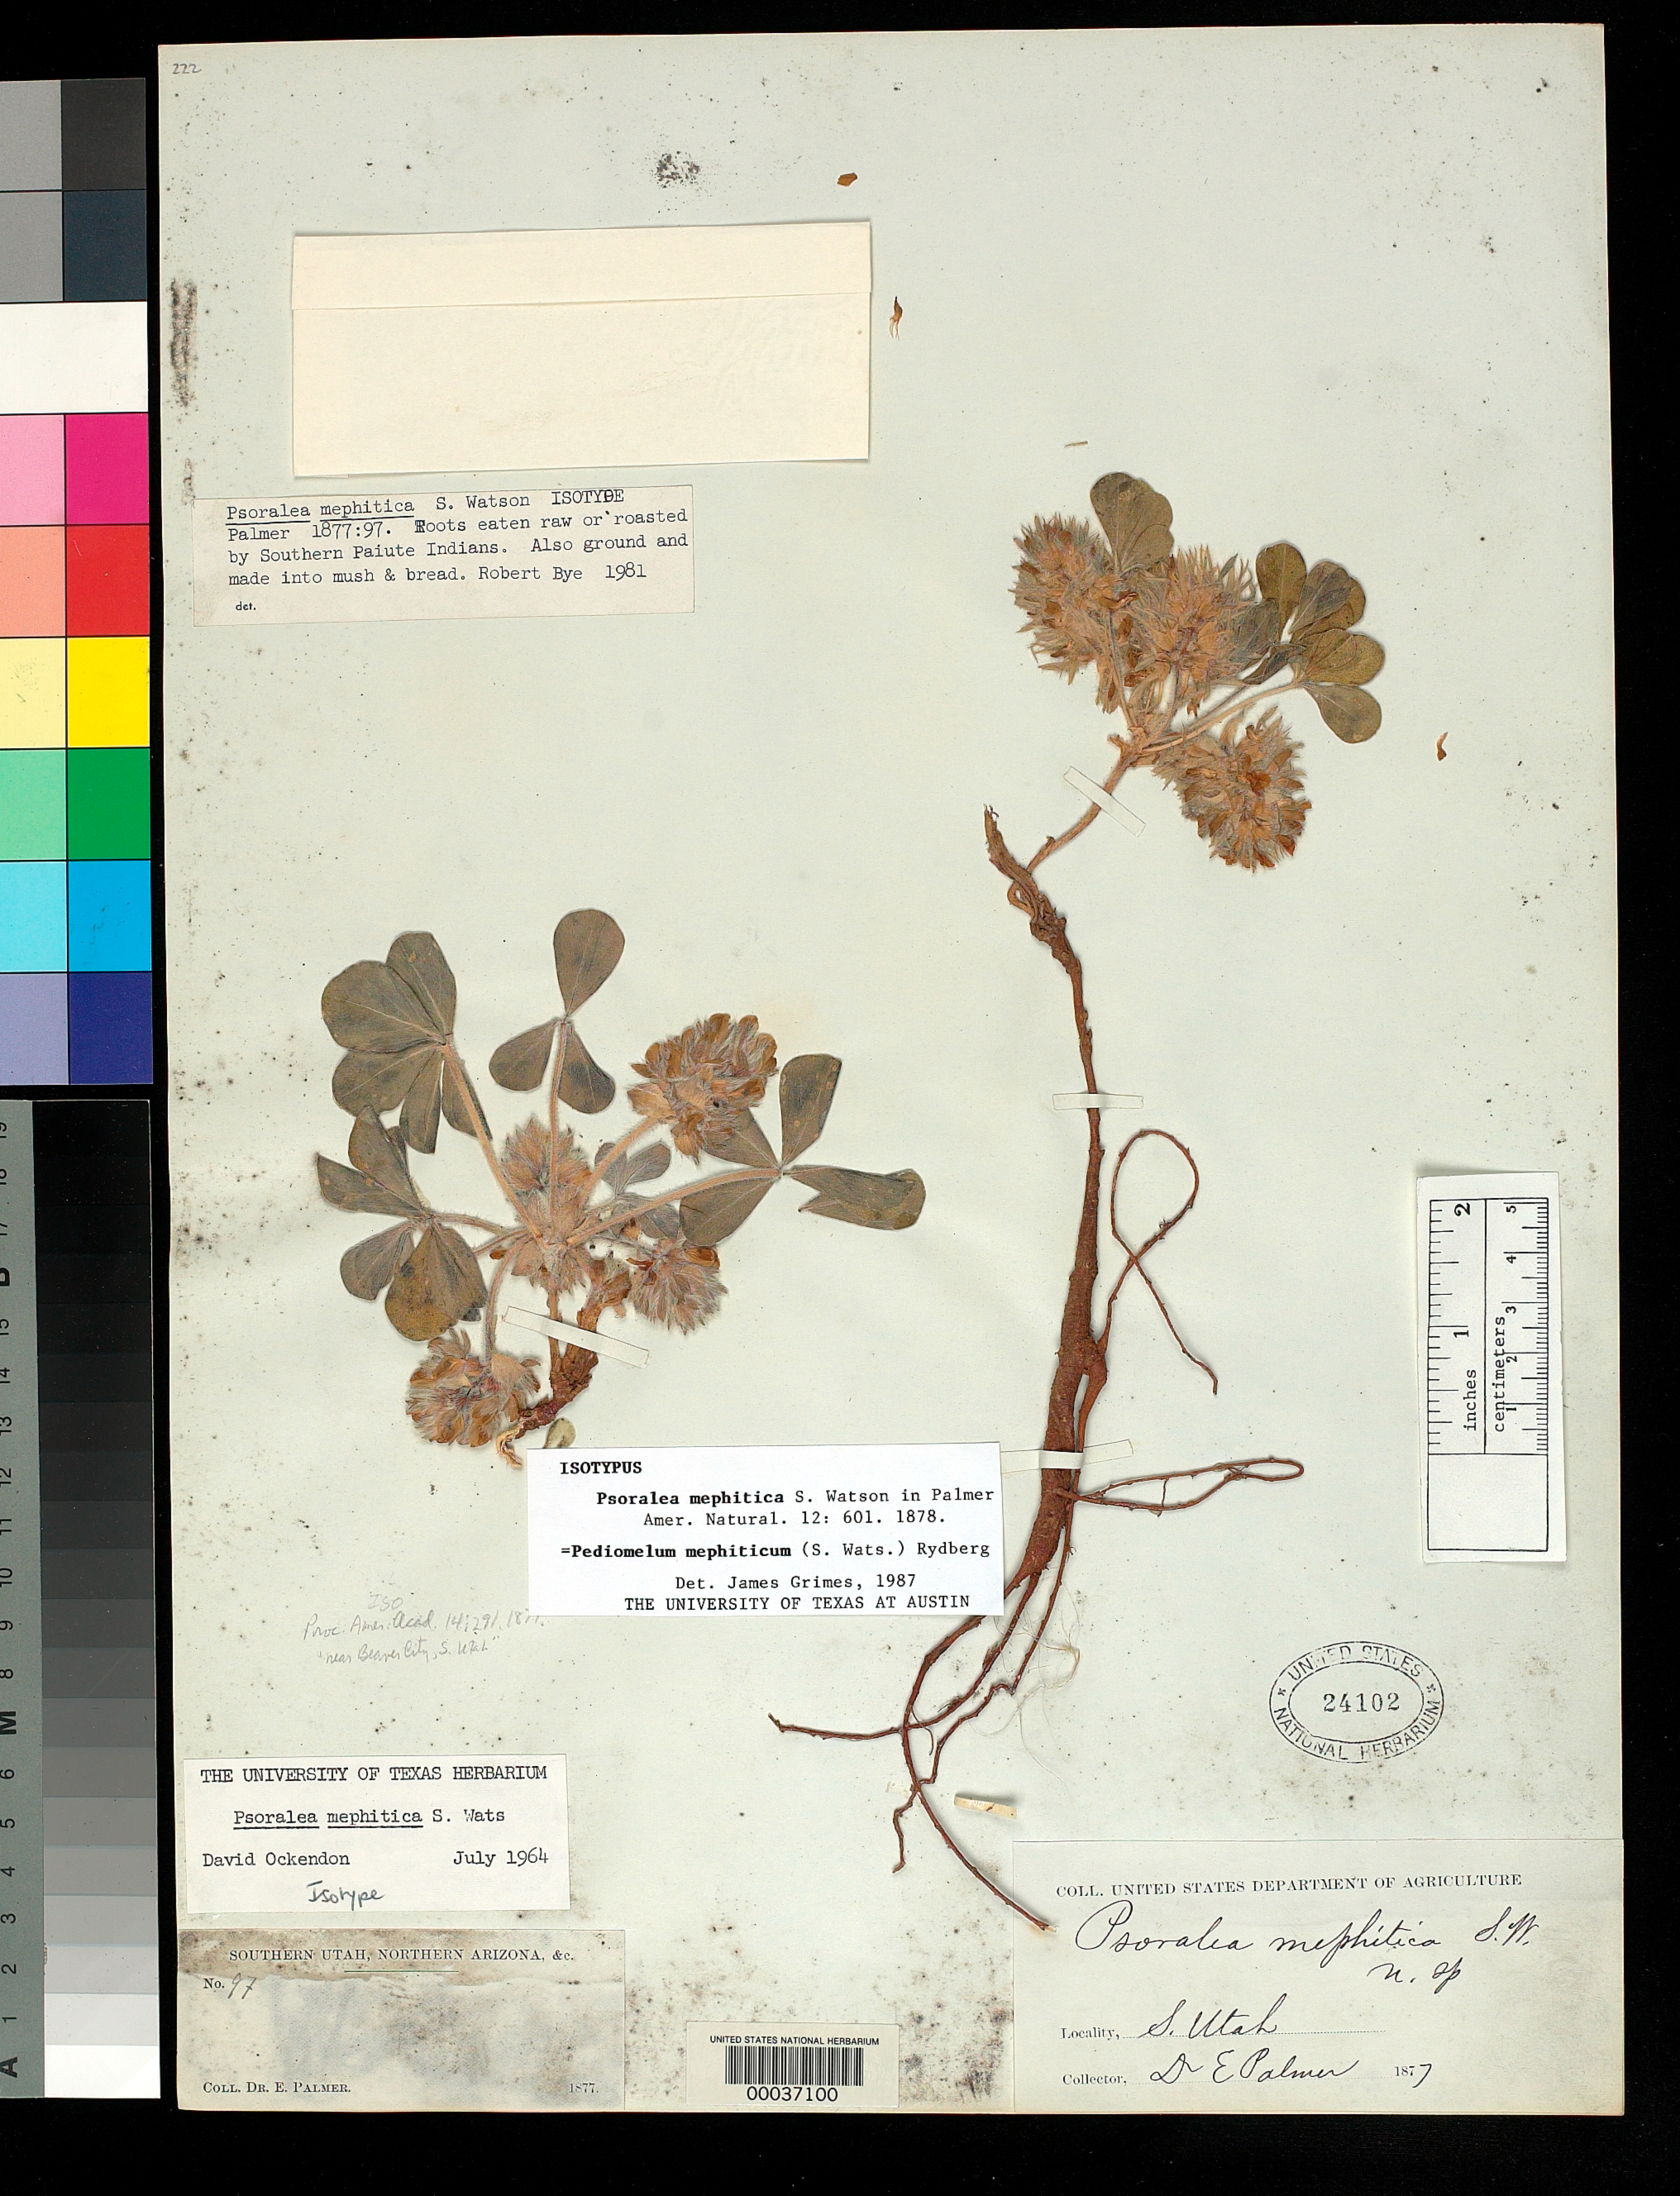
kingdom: Plantae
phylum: Tracheophyta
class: Magnoliopsida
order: Fabales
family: Fabaceae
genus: Psoralea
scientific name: Psoralea mephitica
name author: S. Watson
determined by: Grimes, J. W.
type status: Isolectotype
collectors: E. Palmer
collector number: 97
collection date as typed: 1877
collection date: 1877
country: United States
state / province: Utah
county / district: Beaver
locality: S. Utah [protologue, "Near Beaver City."]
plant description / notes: Also published in J. Amer. Acad. Arts 14: 291 (1879). Earlier publication (1878, Amer. Naturalist 12: 601) accepted as valid in Tropicos & revisions by Ockendock & Grimes.; Annotated as isotype by Grimes, cited as isolectotype, Mem. New York Bot. Gard. 61: 78 (1990), q.v. for discussion of typification & collection locality.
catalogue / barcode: US 24102